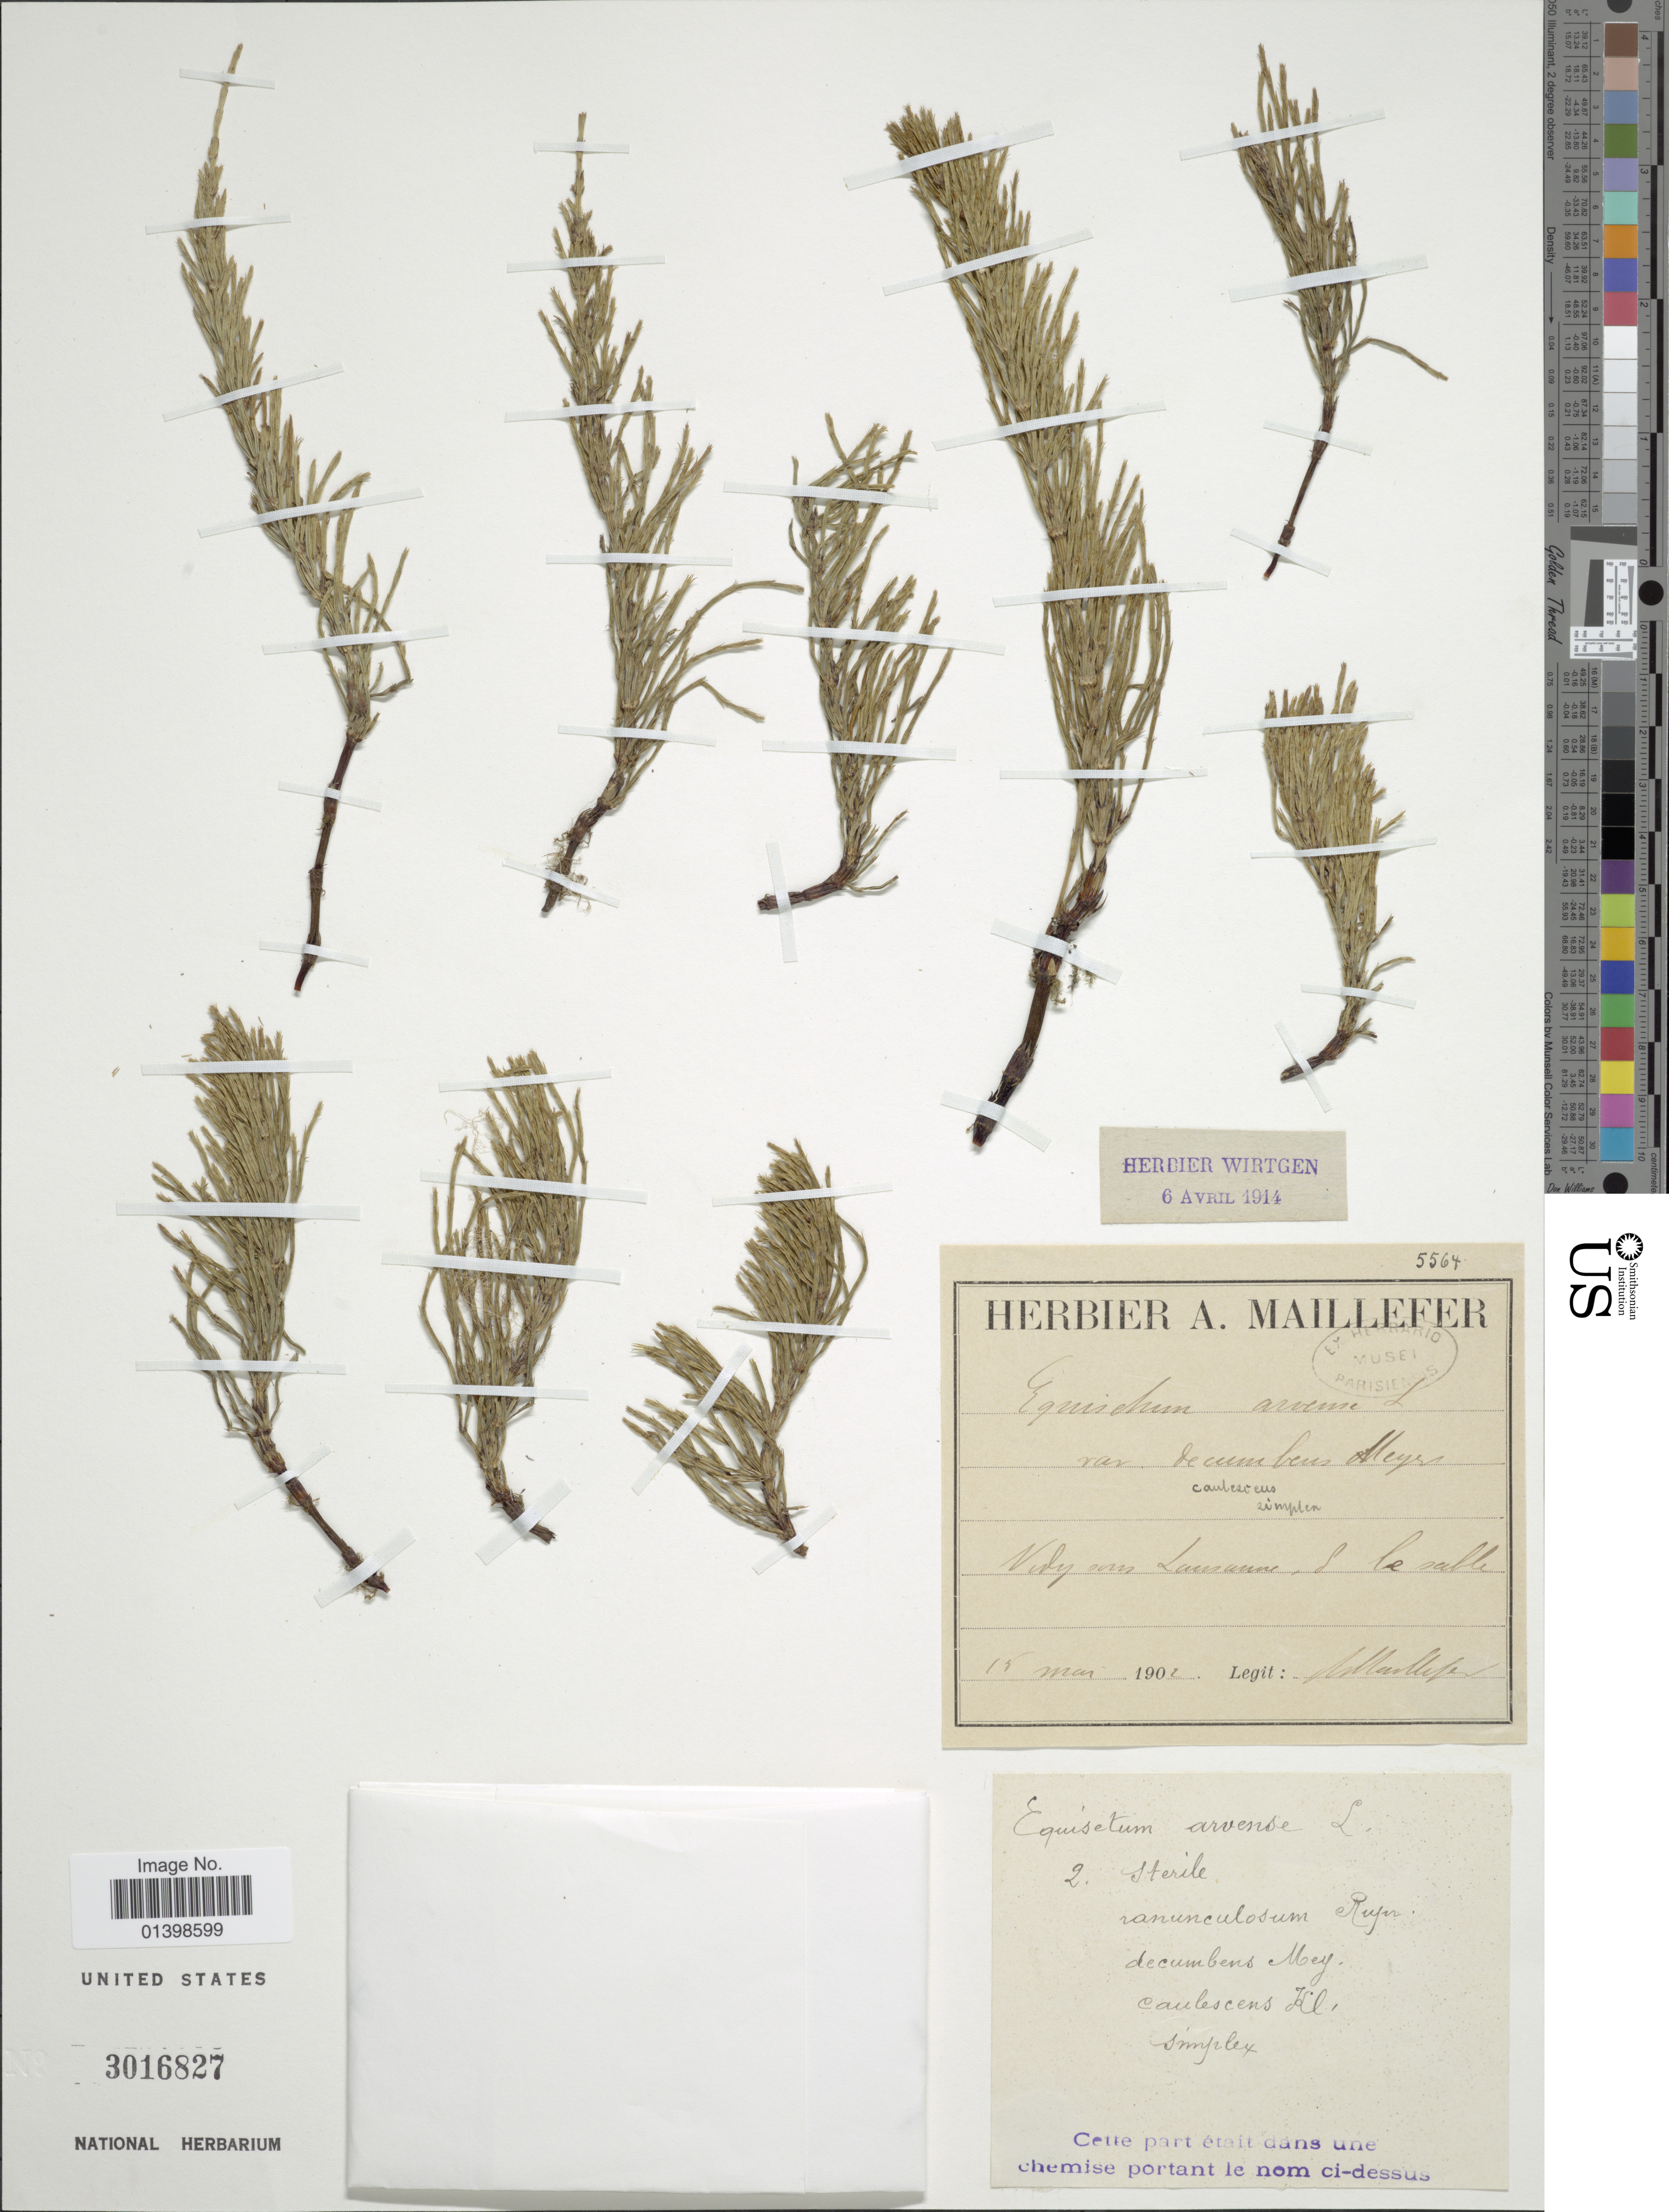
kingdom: Plantae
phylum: Tracheophyta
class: Polypodiopsida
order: Equisetales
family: Equisetaceae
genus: Equisetum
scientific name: Equisetum arvense var. decumbens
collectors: A. Maillefer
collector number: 5564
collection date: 1902-05-15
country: Switzerland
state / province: Vaud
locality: Lausanne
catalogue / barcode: US 3016827